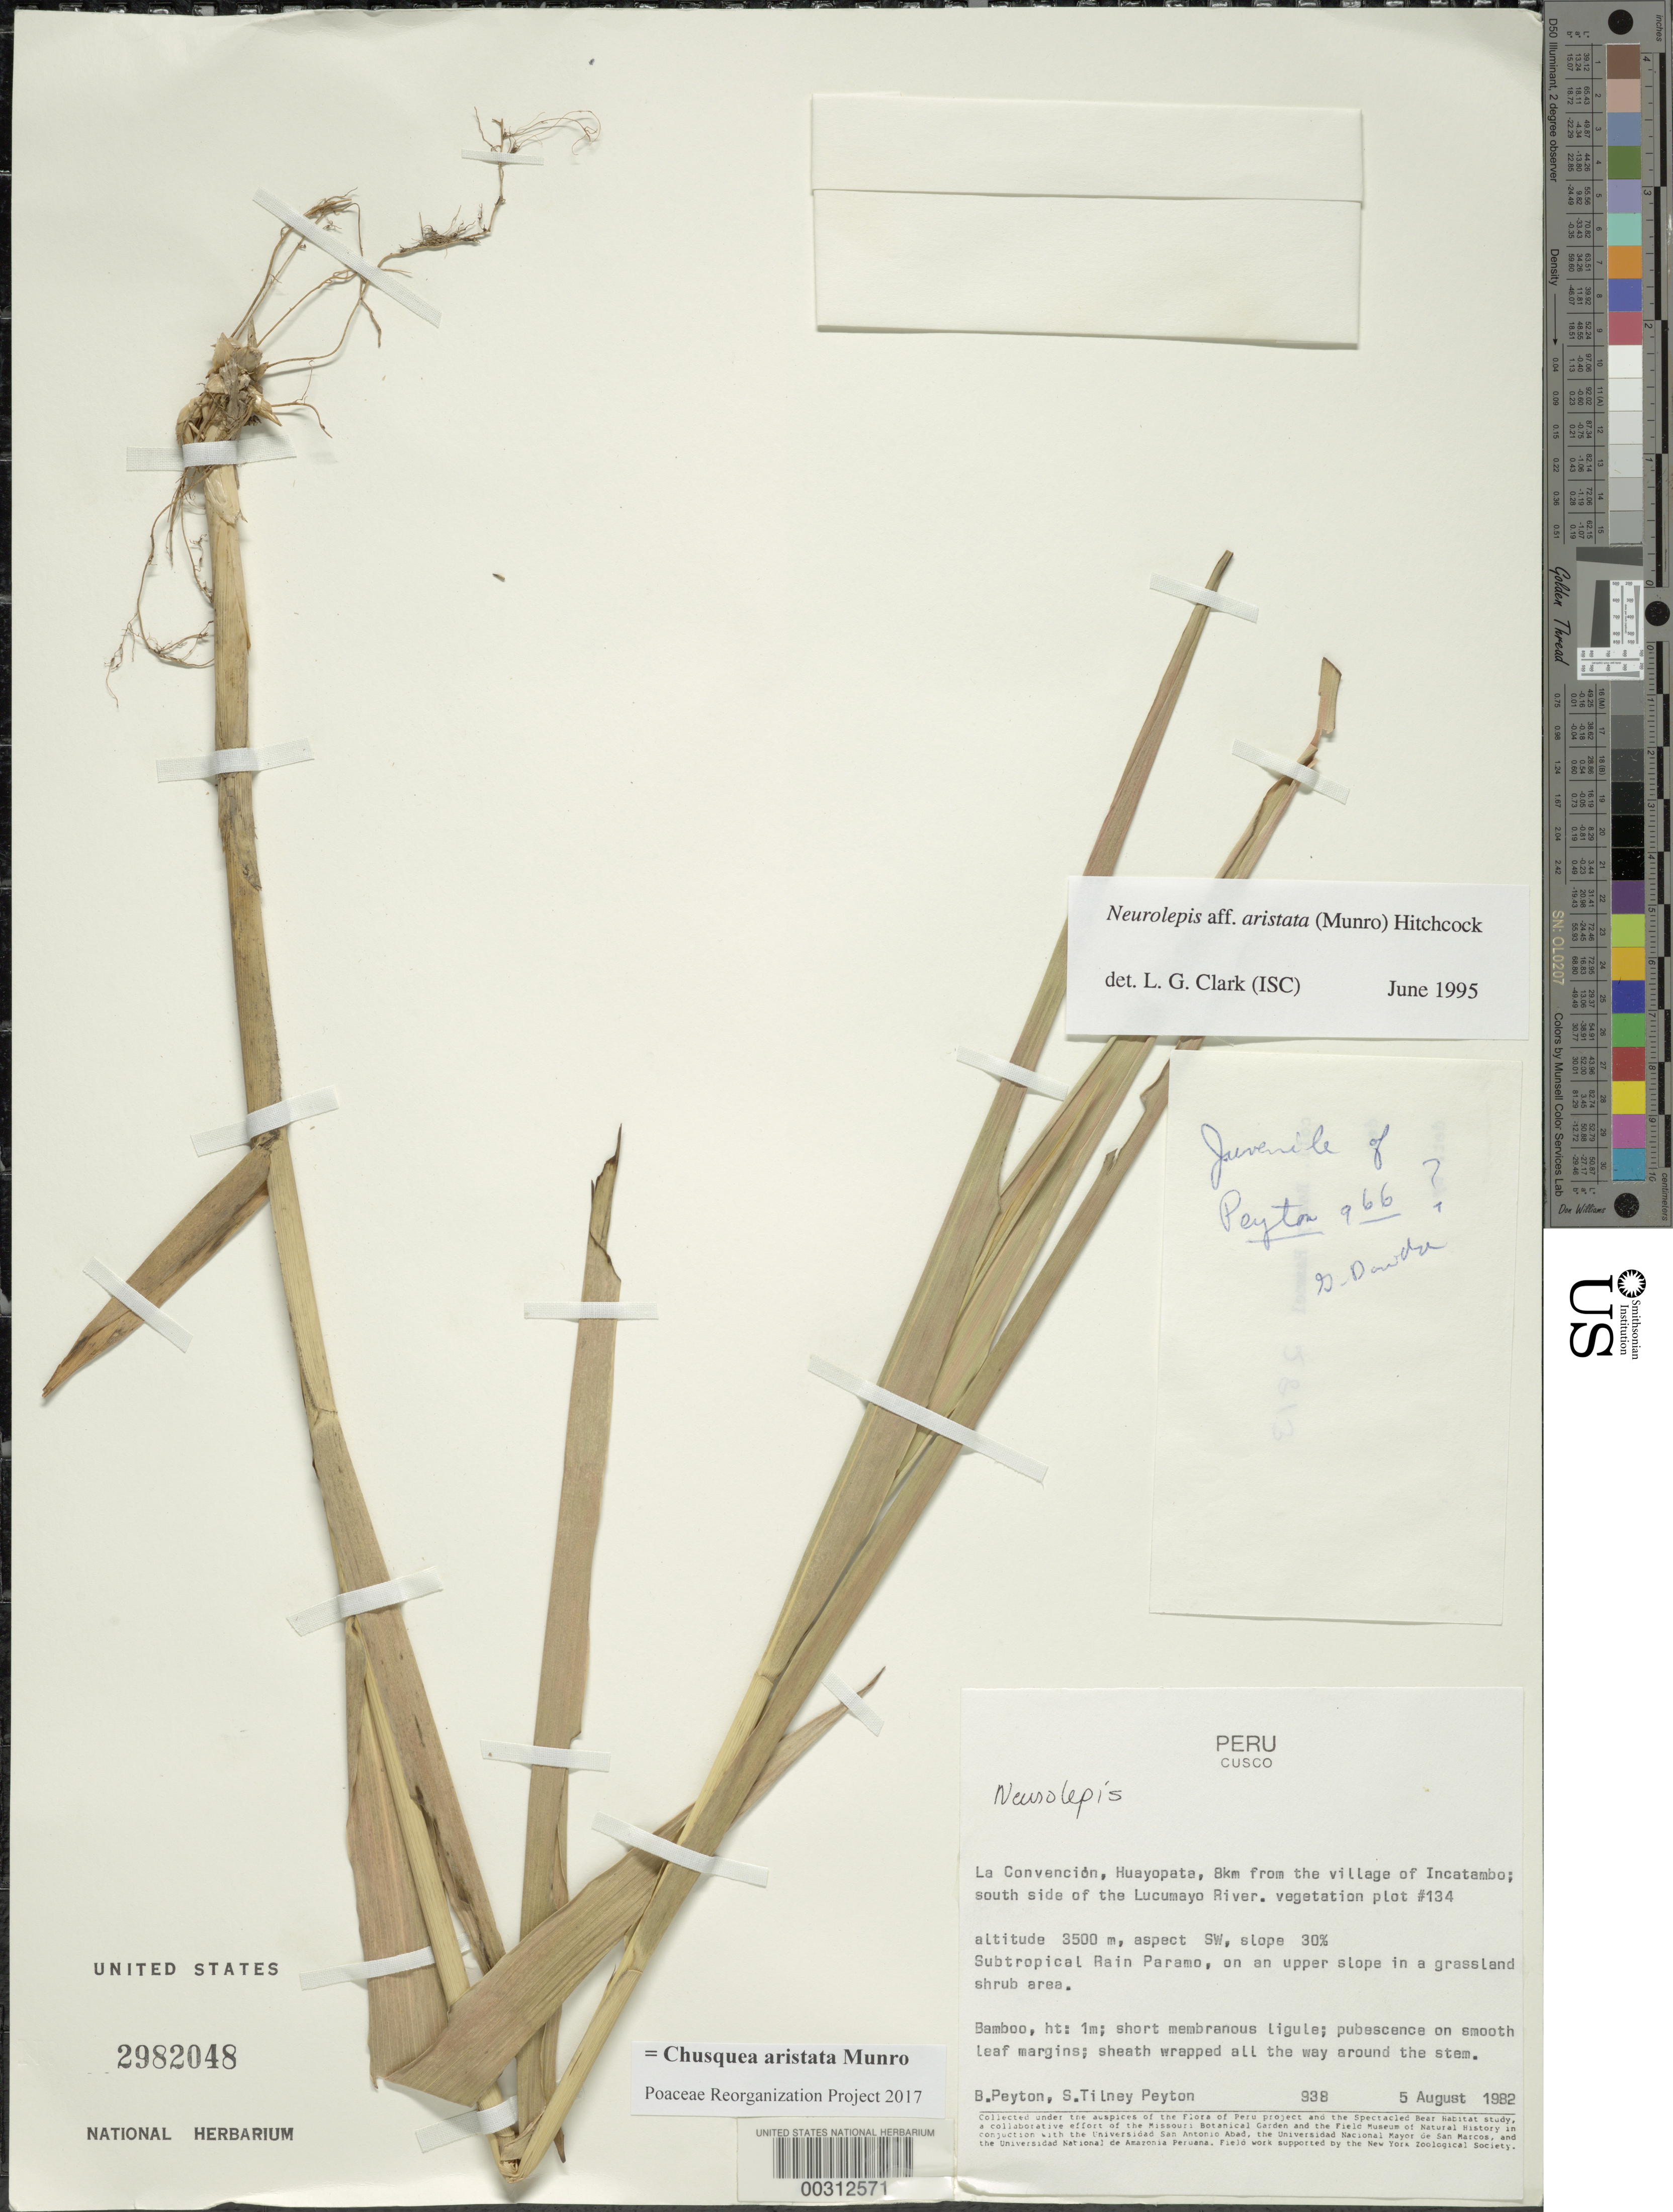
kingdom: Plantae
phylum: Tracheophyta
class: Liliopsida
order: Poales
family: Poaceae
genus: Chusquea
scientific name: Chusquea aristata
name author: Munro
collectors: B. Peyton & S. Peyton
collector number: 938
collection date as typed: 05 Aug 1982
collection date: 1982-08-05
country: Peru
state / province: Cusco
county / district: La Convención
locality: La Convención, Huayopata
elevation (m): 3500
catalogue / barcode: US 2982048